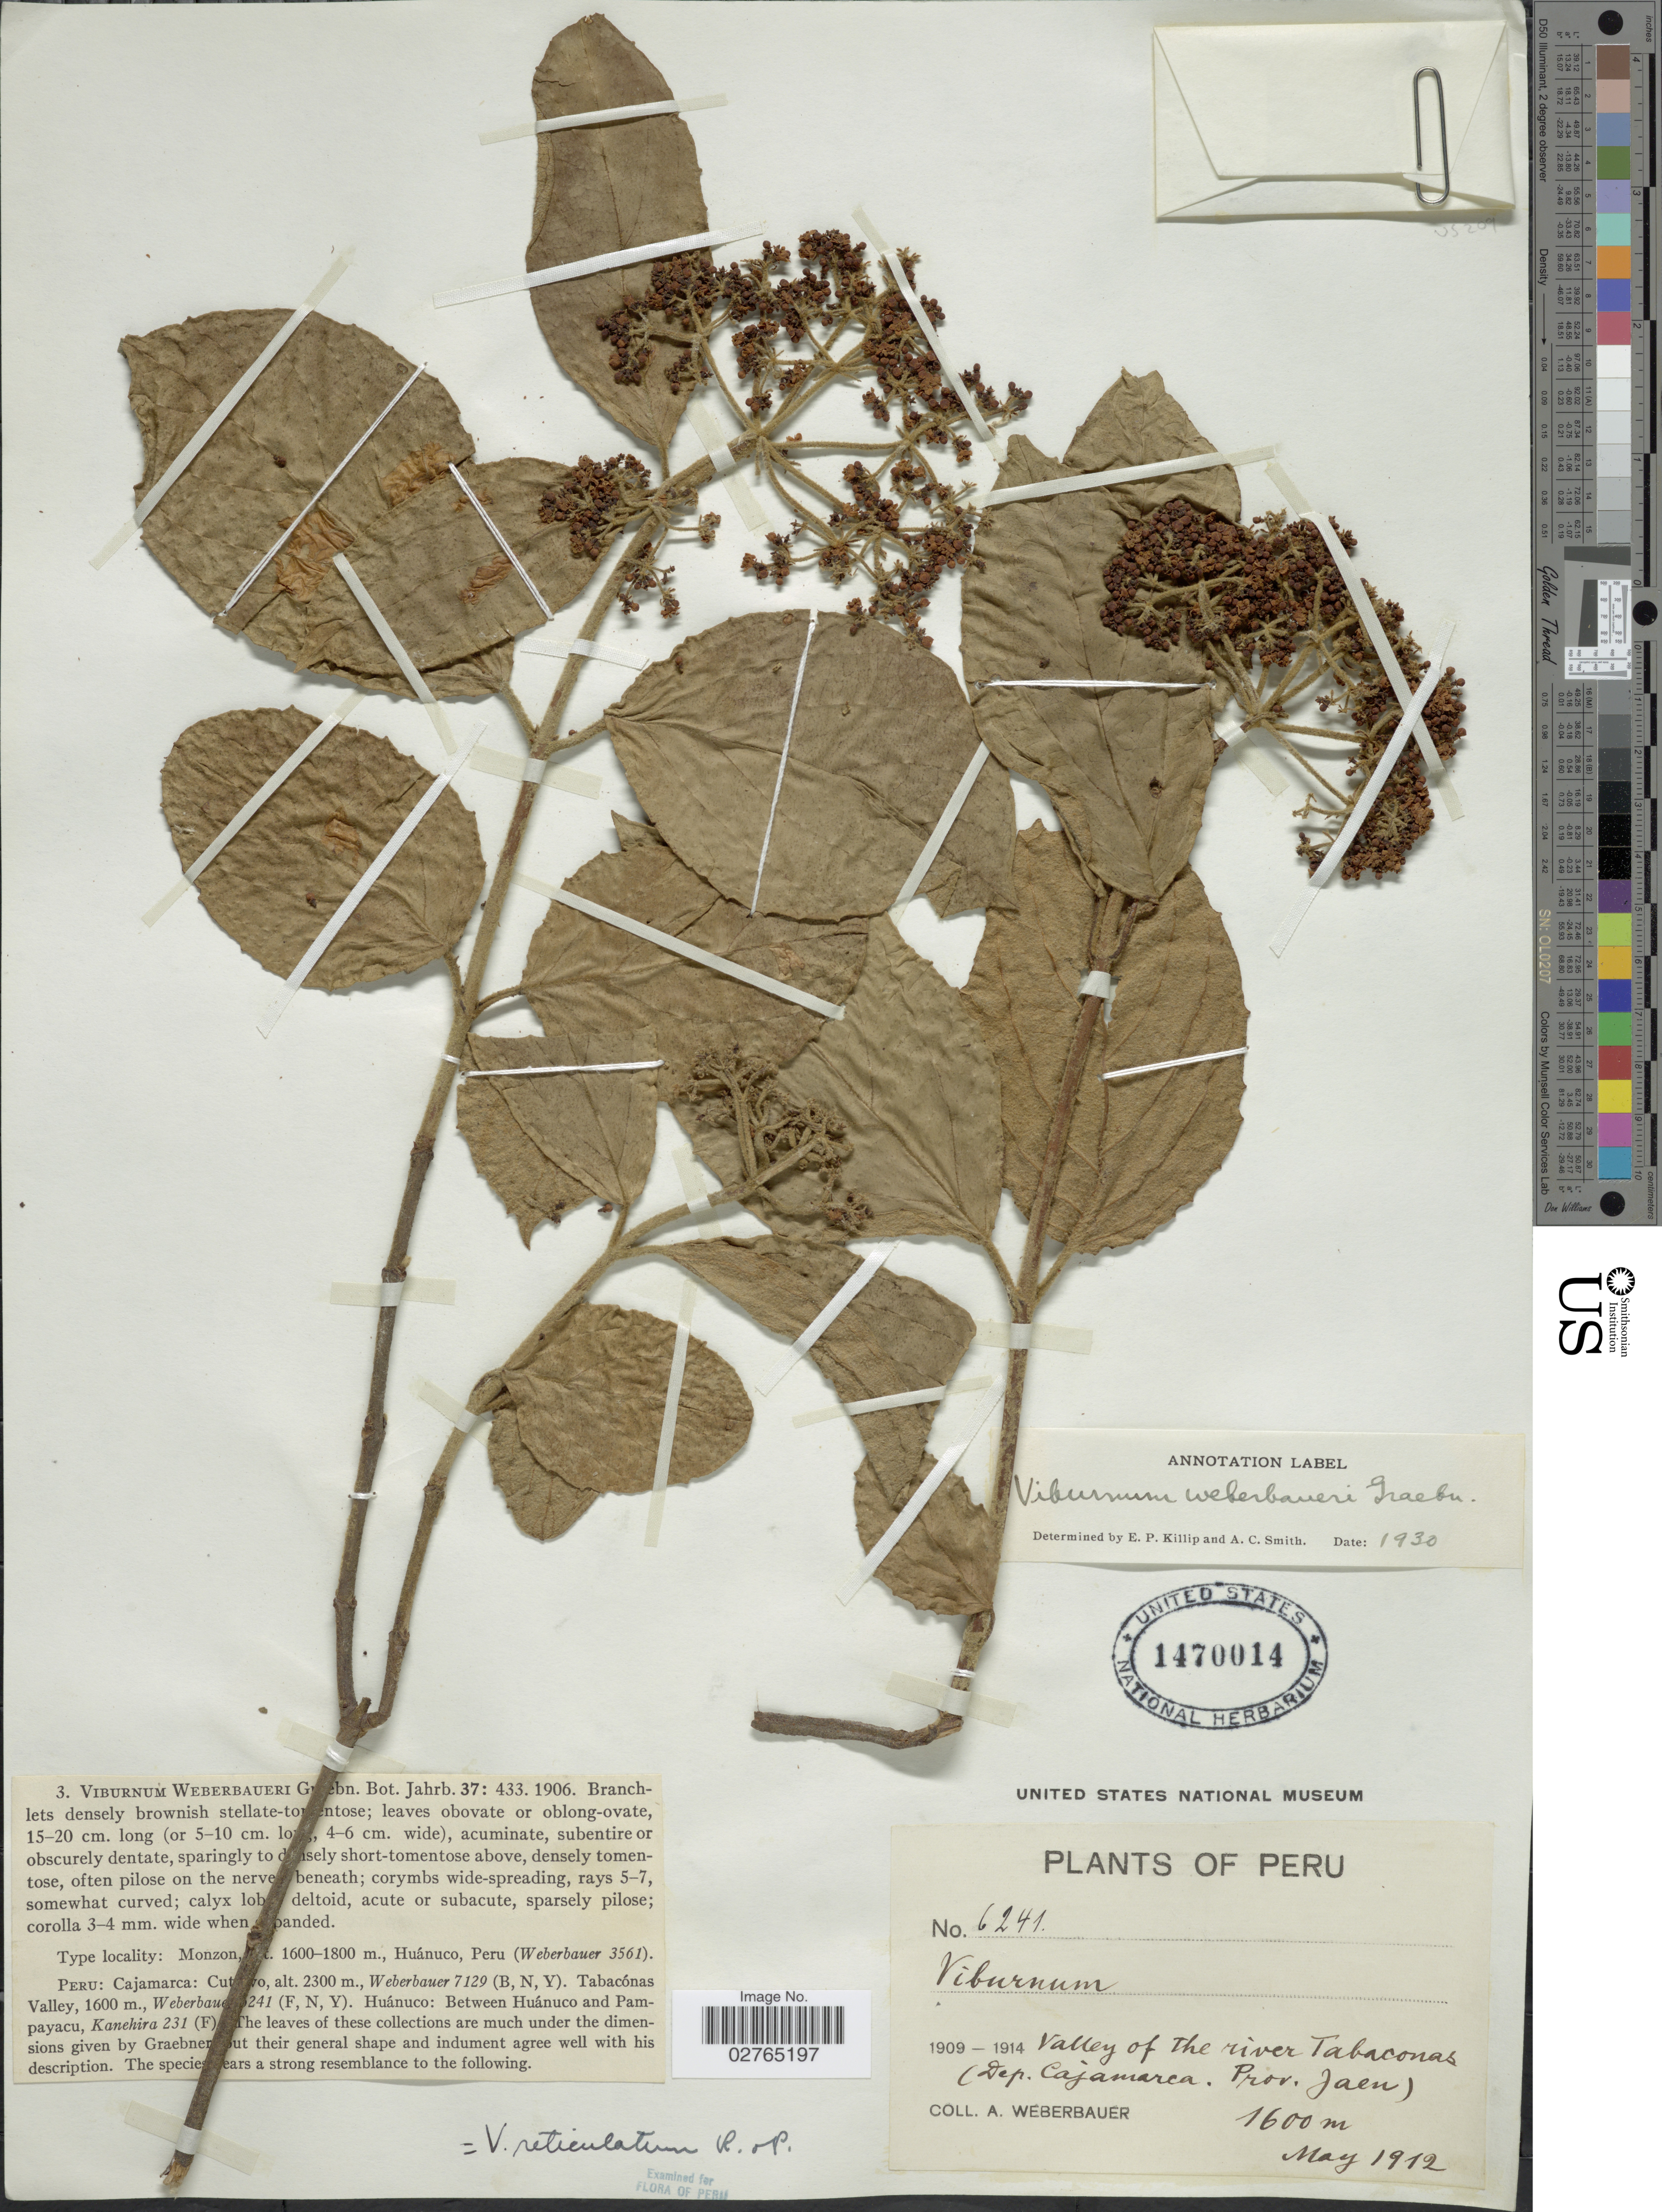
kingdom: Plantae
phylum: Tracheophyta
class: Magnoliopsida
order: Dipsacales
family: Viburnaceae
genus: Viburnum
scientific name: Viburnum reticulatum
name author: Ruiz & Pav. ex Oerst.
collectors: A. Weberbauer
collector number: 6241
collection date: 1912-05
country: Peru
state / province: Cajamarca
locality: Valley of the river Tabaconas (Dep. Cajamarca. Prov. Jaen).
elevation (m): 1600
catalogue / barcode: US 1470014